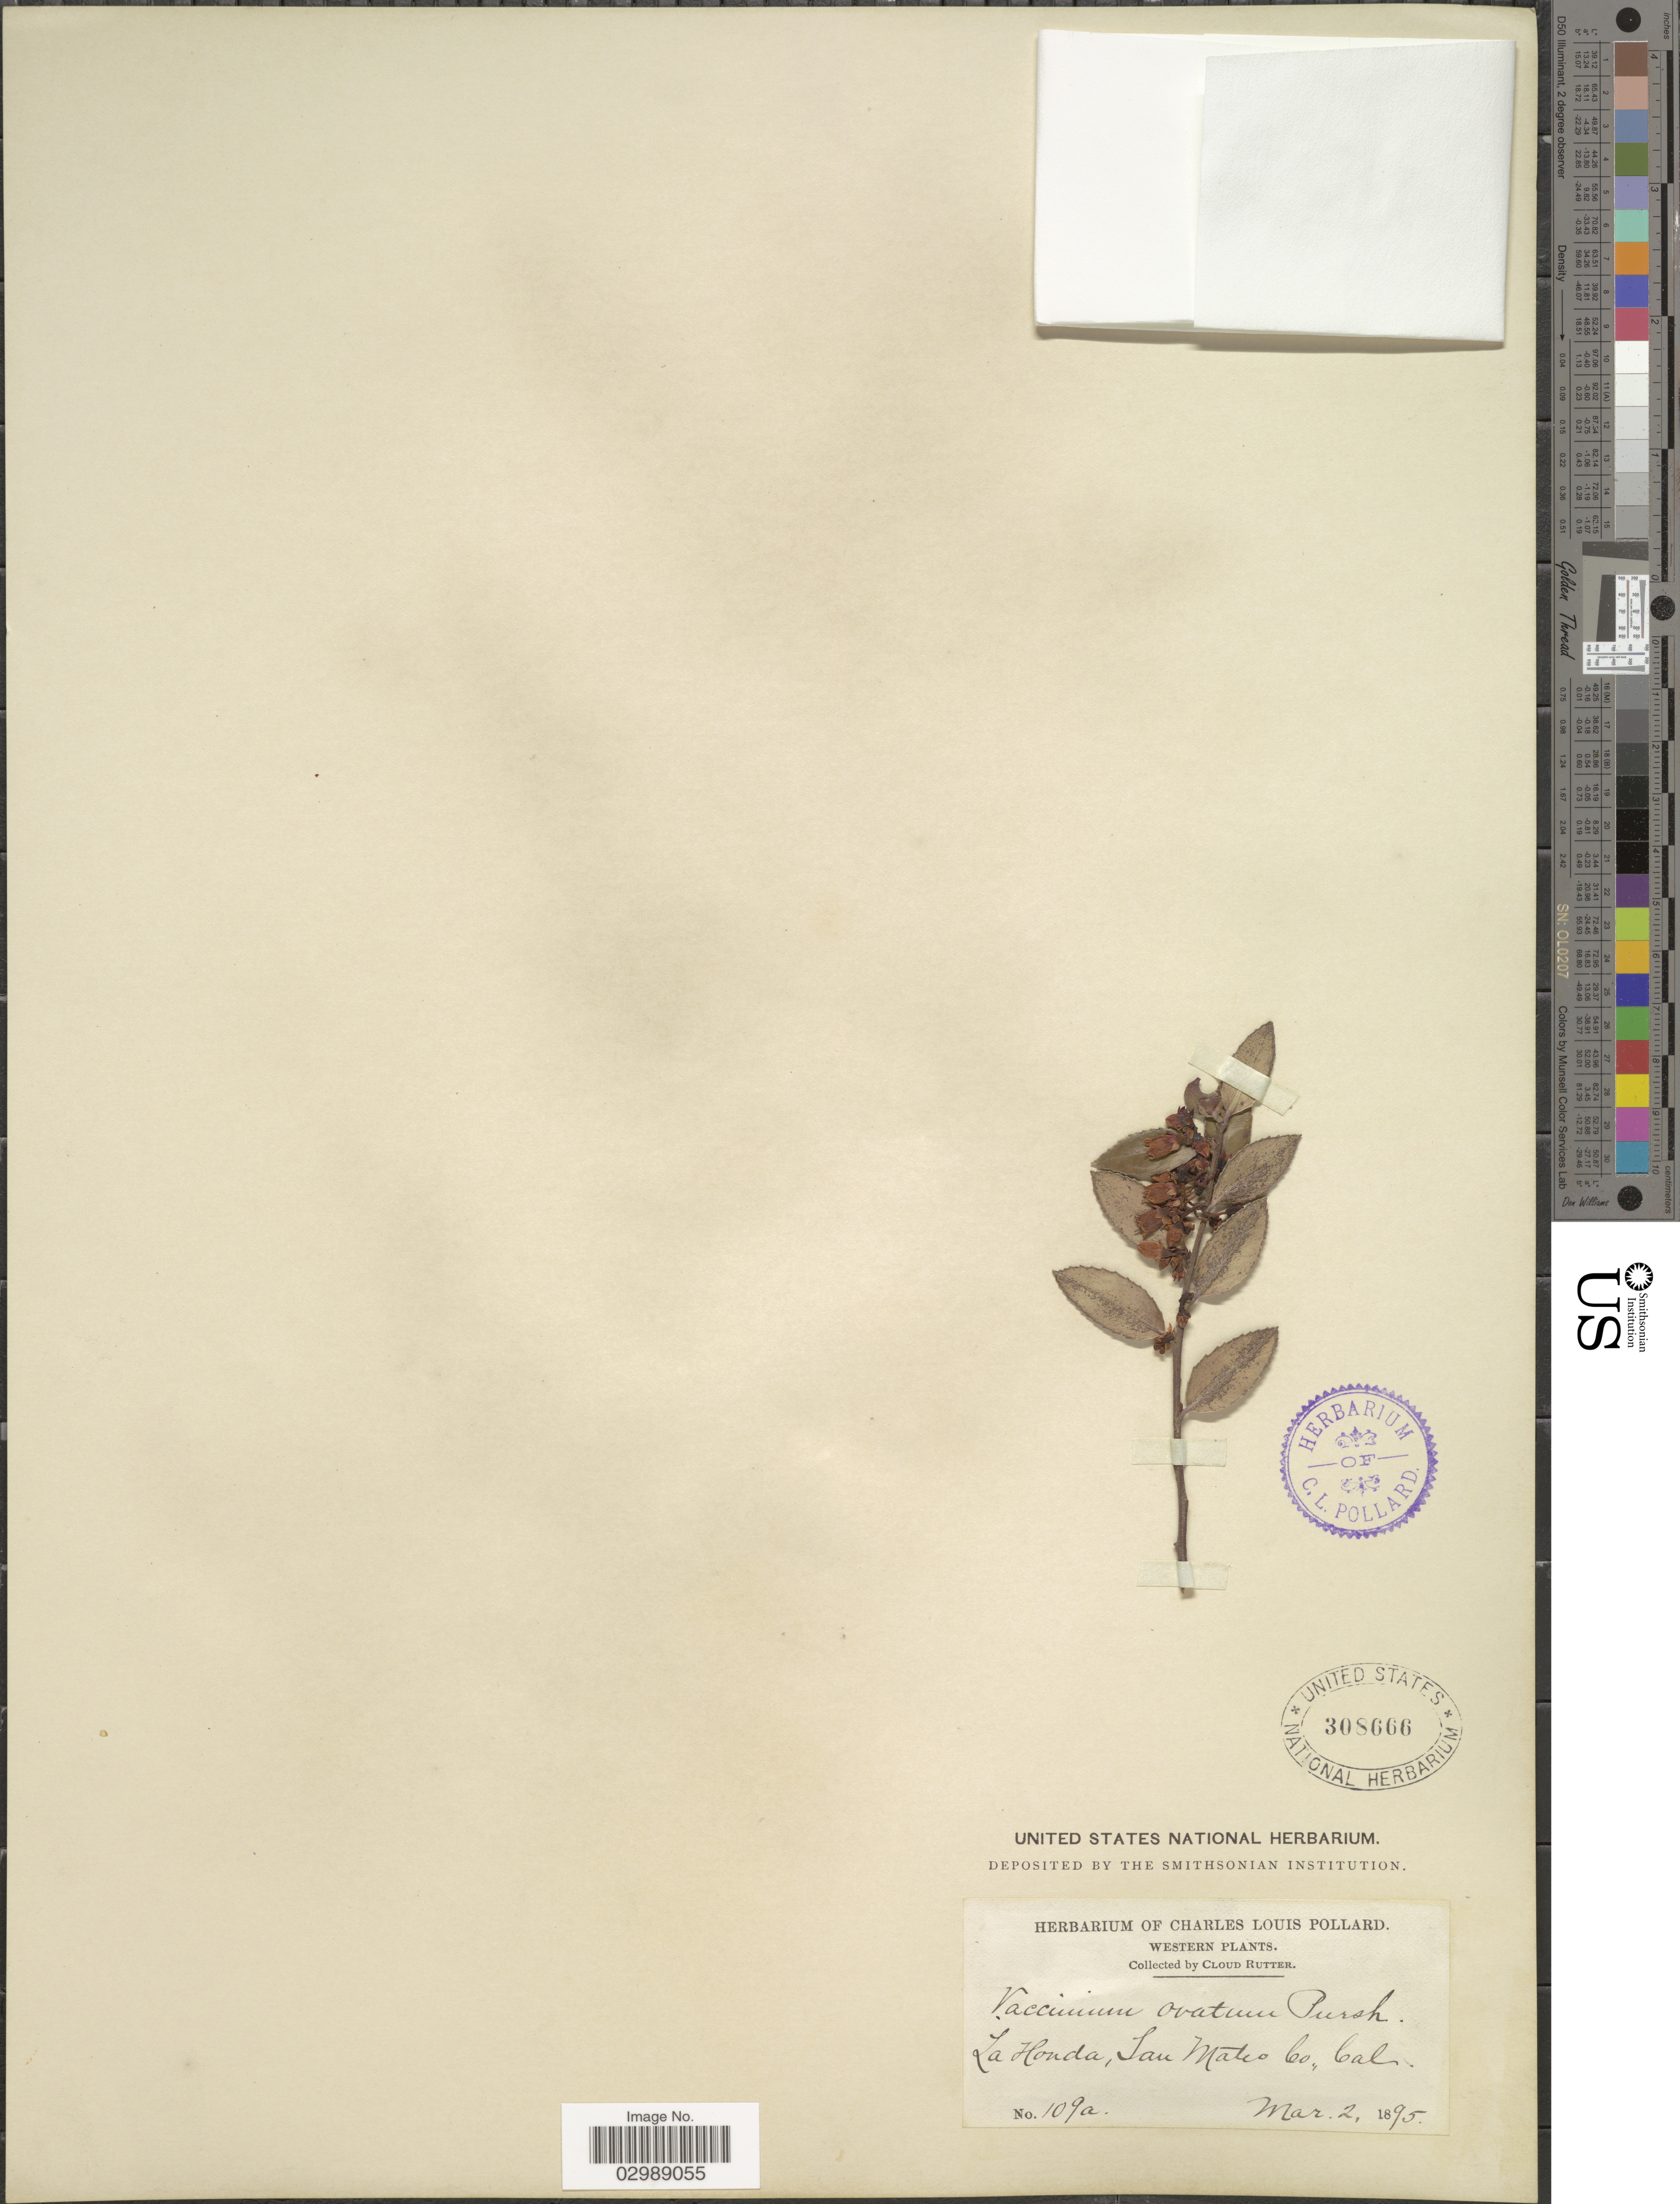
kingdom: Plantae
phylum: Tracheophyta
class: Magnoliopsida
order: Ericales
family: Ericaceae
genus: Vaccinium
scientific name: Vaccinium ovatum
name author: Pursh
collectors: C. Rutter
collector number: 109a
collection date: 1895-03-02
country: United States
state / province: California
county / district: San Mateo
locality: Western. La Honda, San Mateo Co.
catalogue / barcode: US 308666